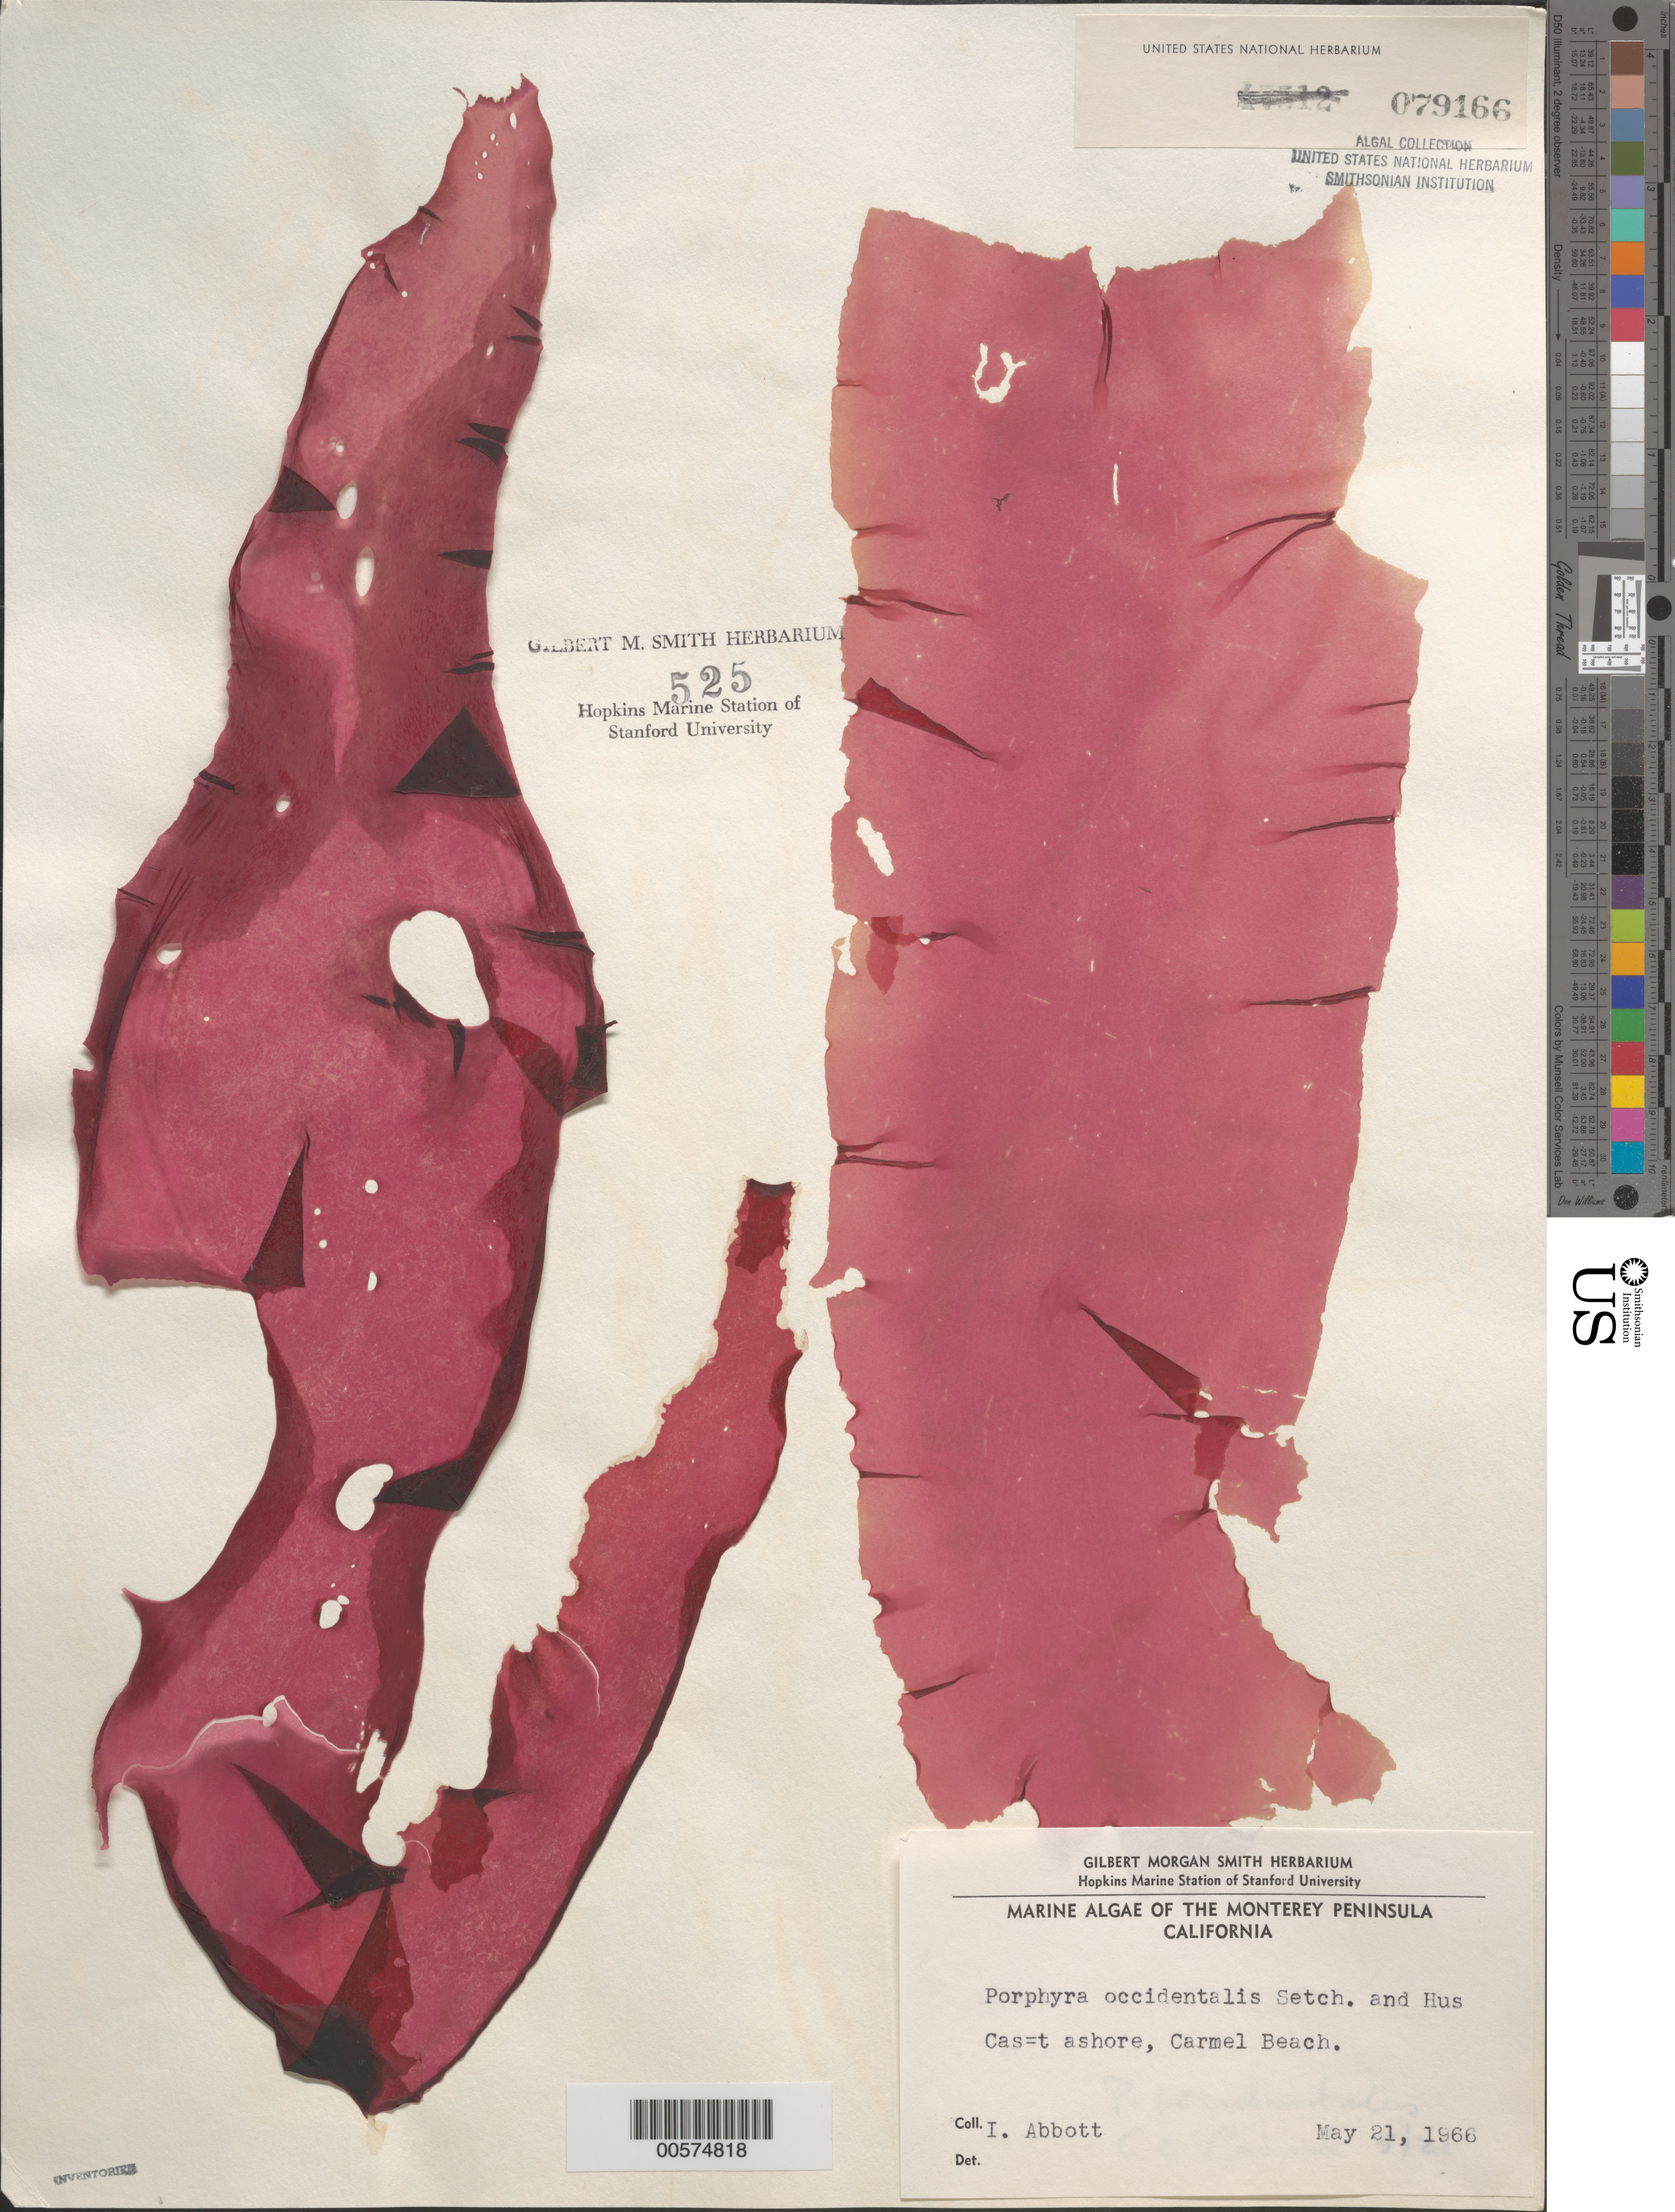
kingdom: Plantae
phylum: Rhodophyta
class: Bangiophyceae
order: Bangiales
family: Bangiaceae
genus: Porphyra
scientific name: Porphyra occidentalis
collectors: I. A. Abbott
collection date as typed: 21 May 1966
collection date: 1966-05-21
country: United States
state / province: California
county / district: Monterey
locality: Carmel Beach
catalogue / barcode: US 79166